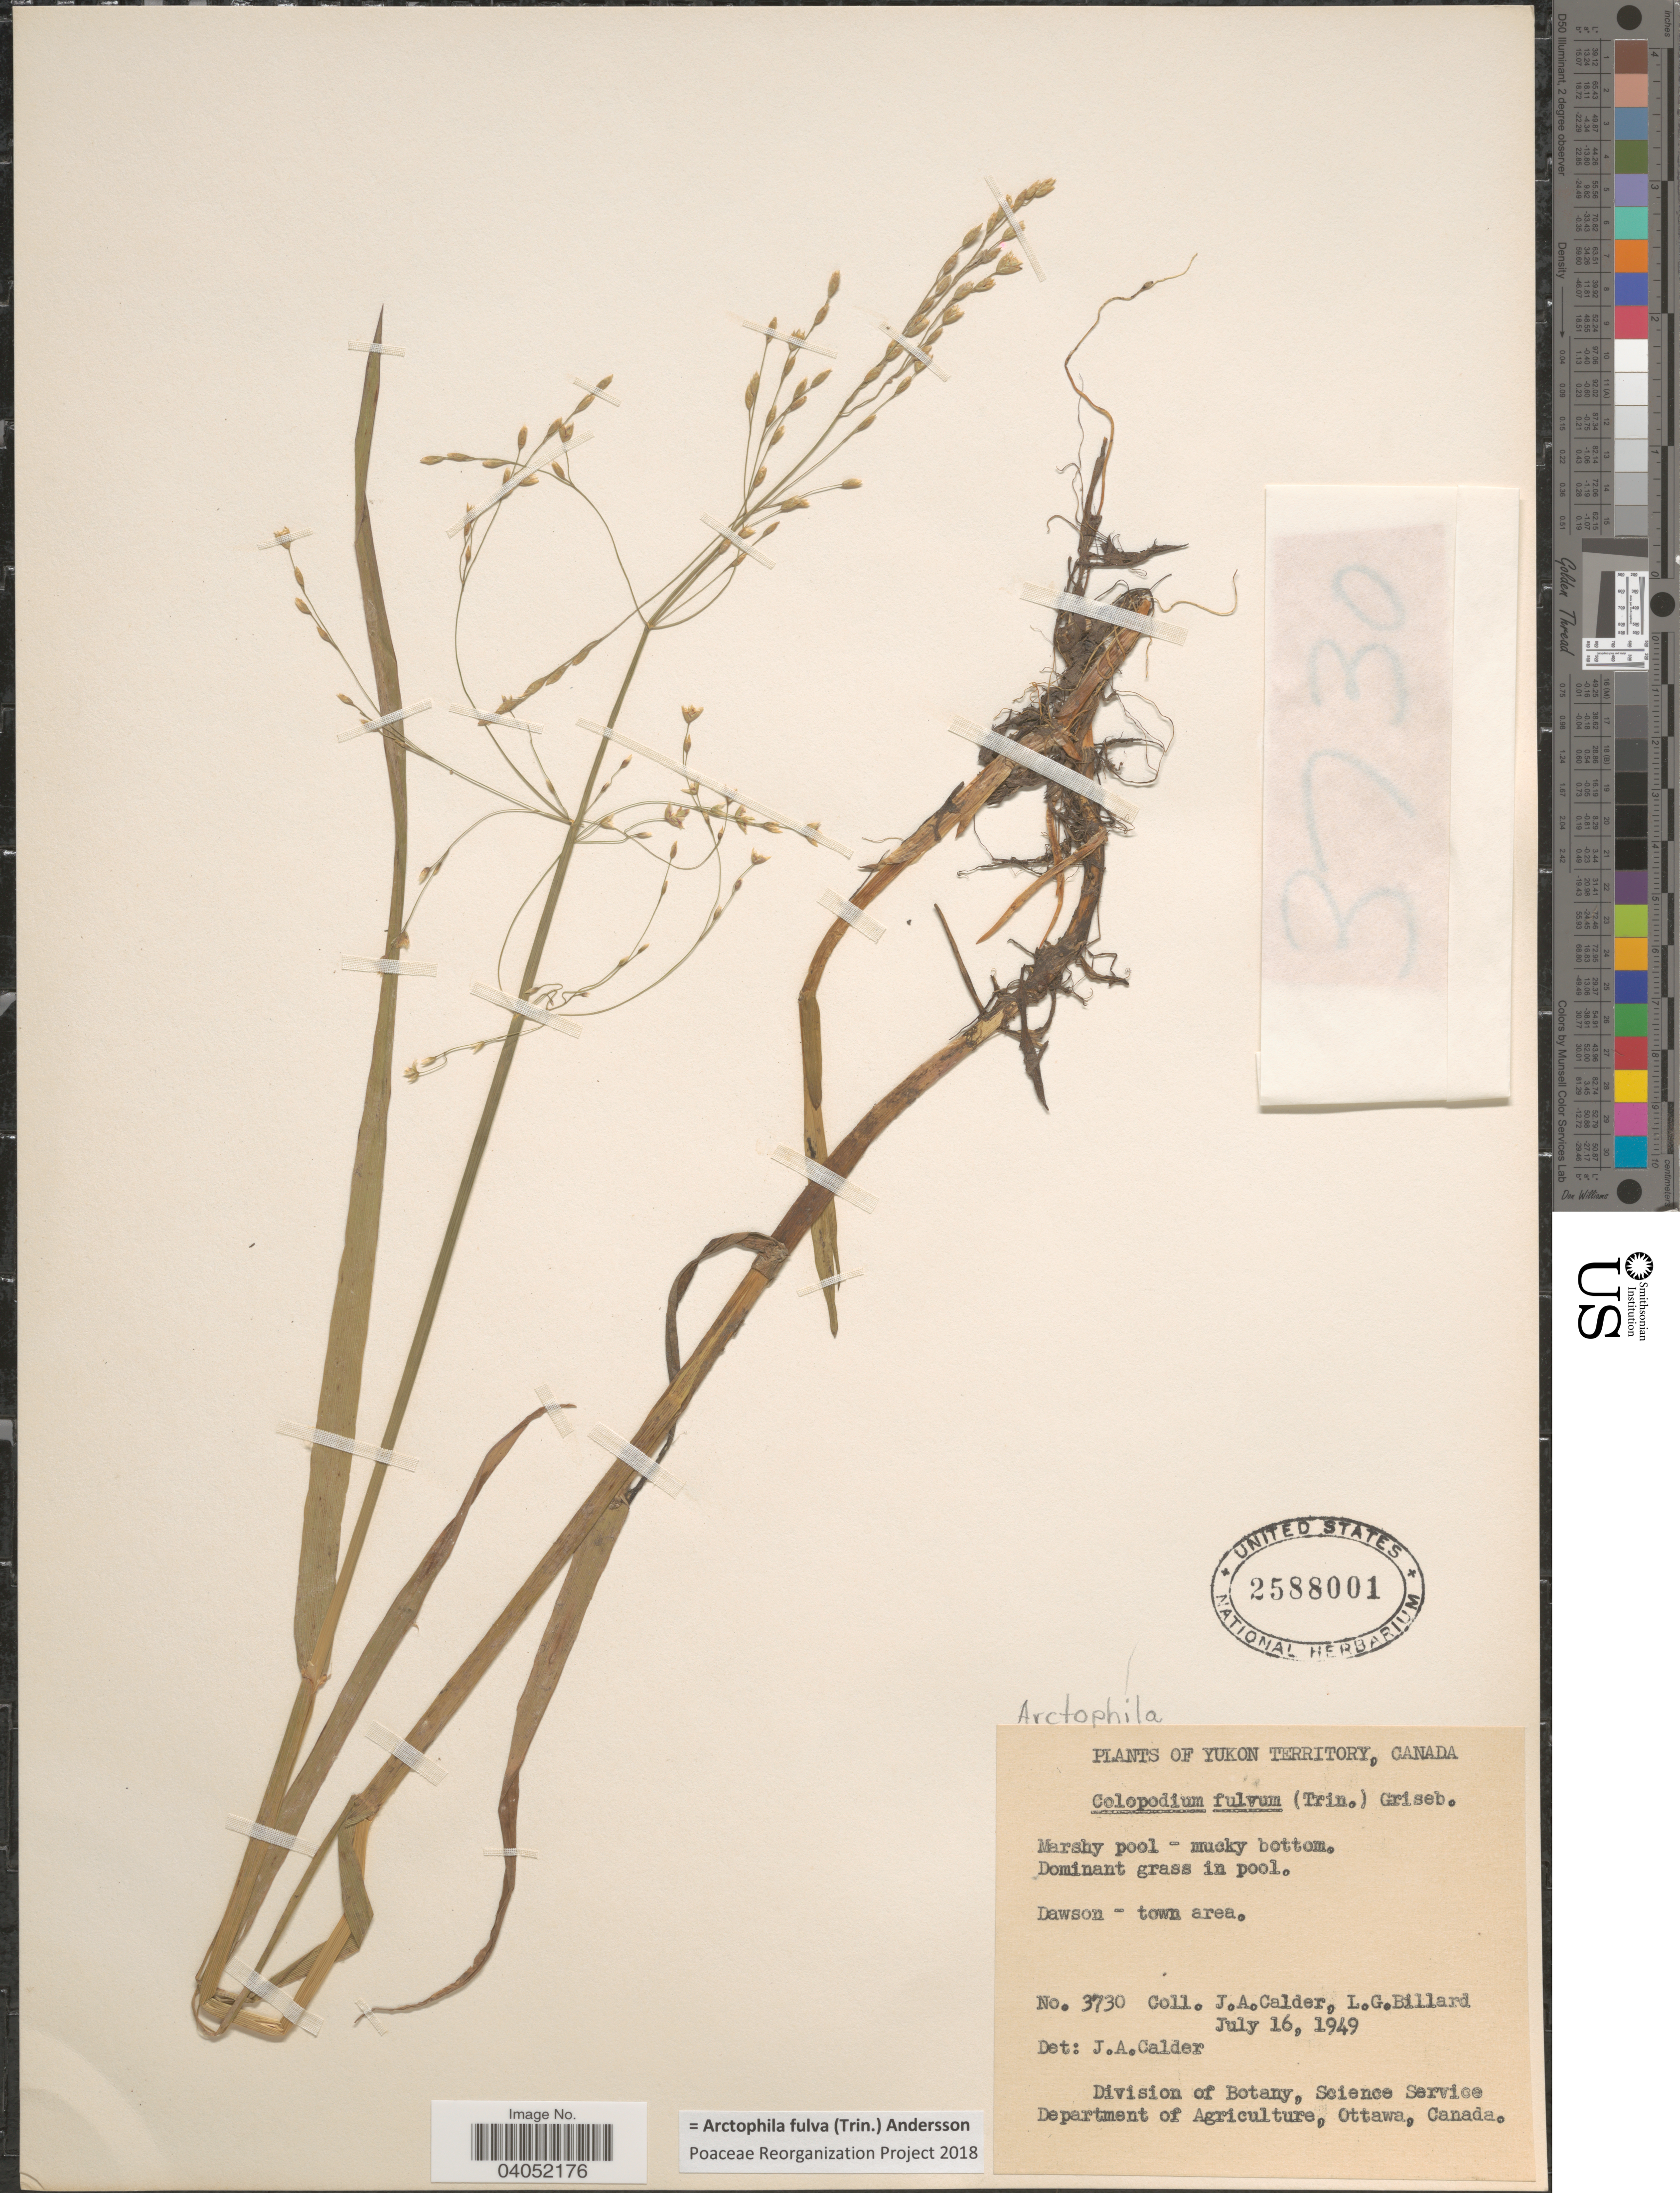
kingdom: Plantae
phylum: Tracheophyta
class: Liliopsida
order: Poales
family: Poaceae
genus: Arctophila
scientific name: Arctophila fulva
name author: (Trin.) Andersson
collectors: J. A. Calder & L. Billard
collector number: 3730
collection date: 1949-07-16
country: Canada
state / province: Yukon Territory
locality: Dawson - town area.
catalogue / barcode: US 2588001